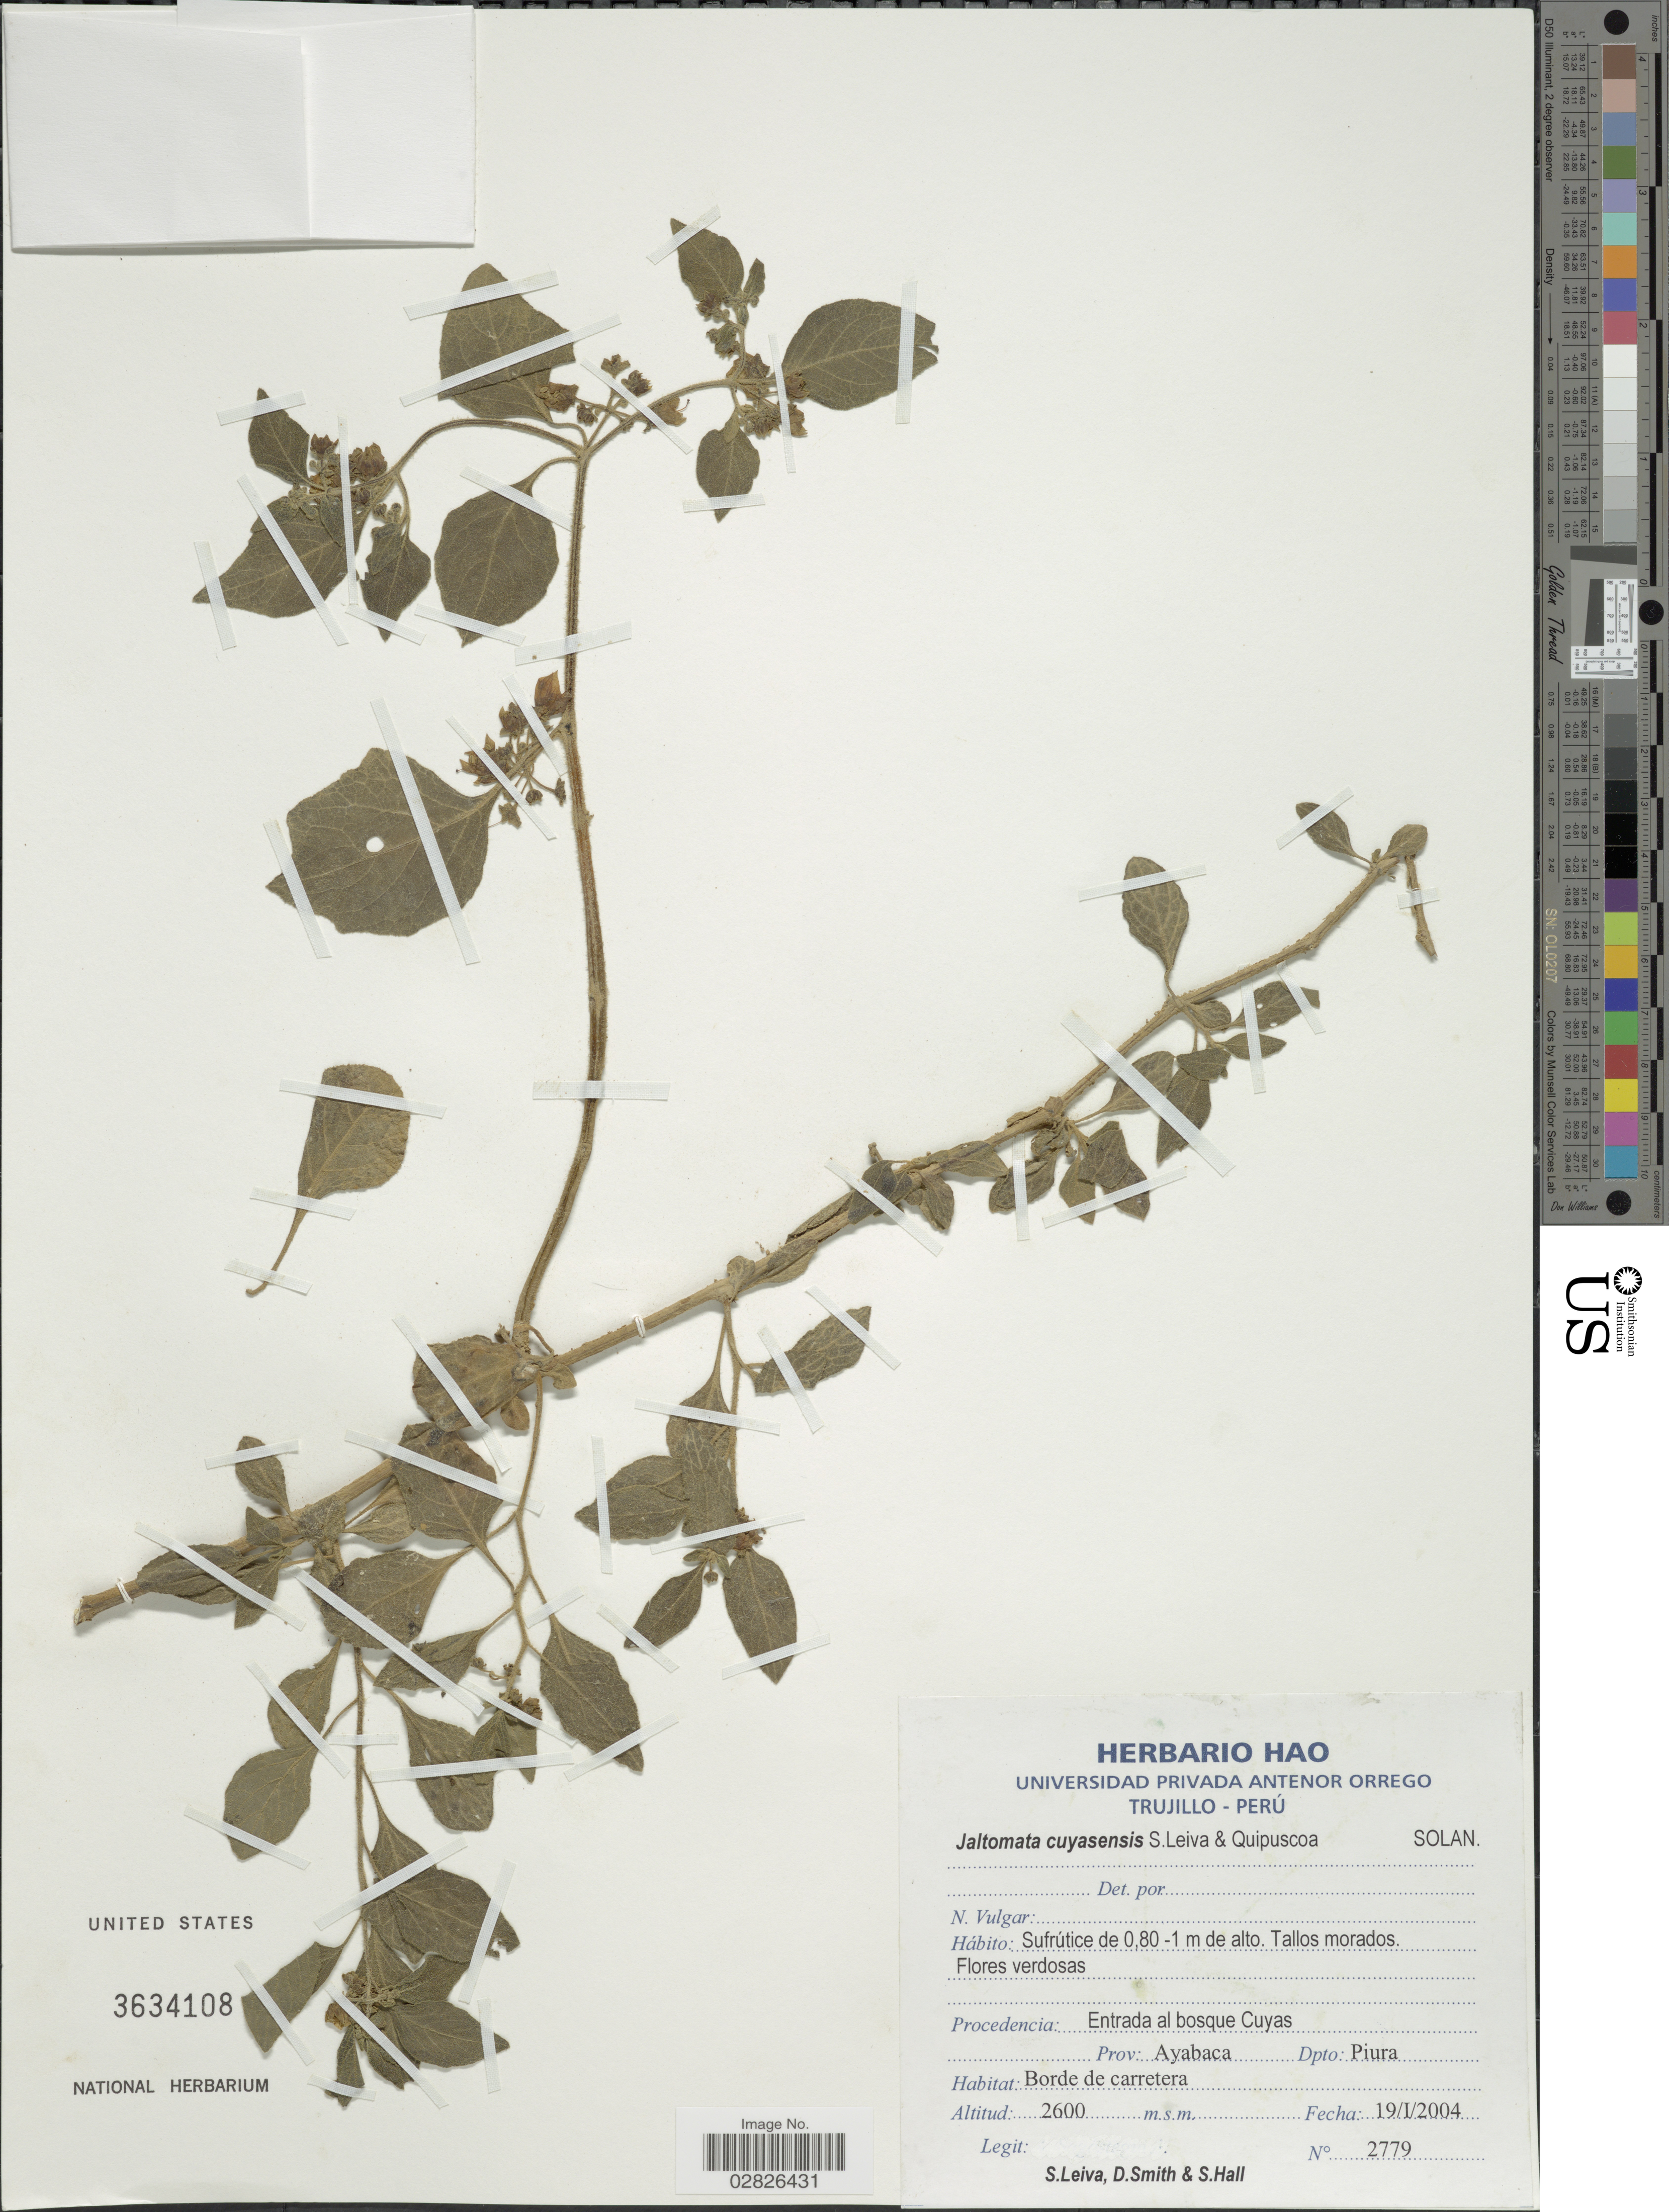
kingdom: Plantae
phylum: Tracheophyta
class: Magnoliopsida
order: Solanales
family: Solanaceae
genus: Jaltomata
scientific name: Jaltomata cuyasensis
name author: S. Leiva et al.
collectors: S. Leiva, D. Smith & S. Hall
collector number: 2779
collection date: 2004-01-19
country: Peru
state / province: Piura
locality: Procedencia Entrada al bosque Cuyas, Prov. Ayabaca, Dpto. Piura.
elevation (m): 2600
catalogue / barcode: US 3634108